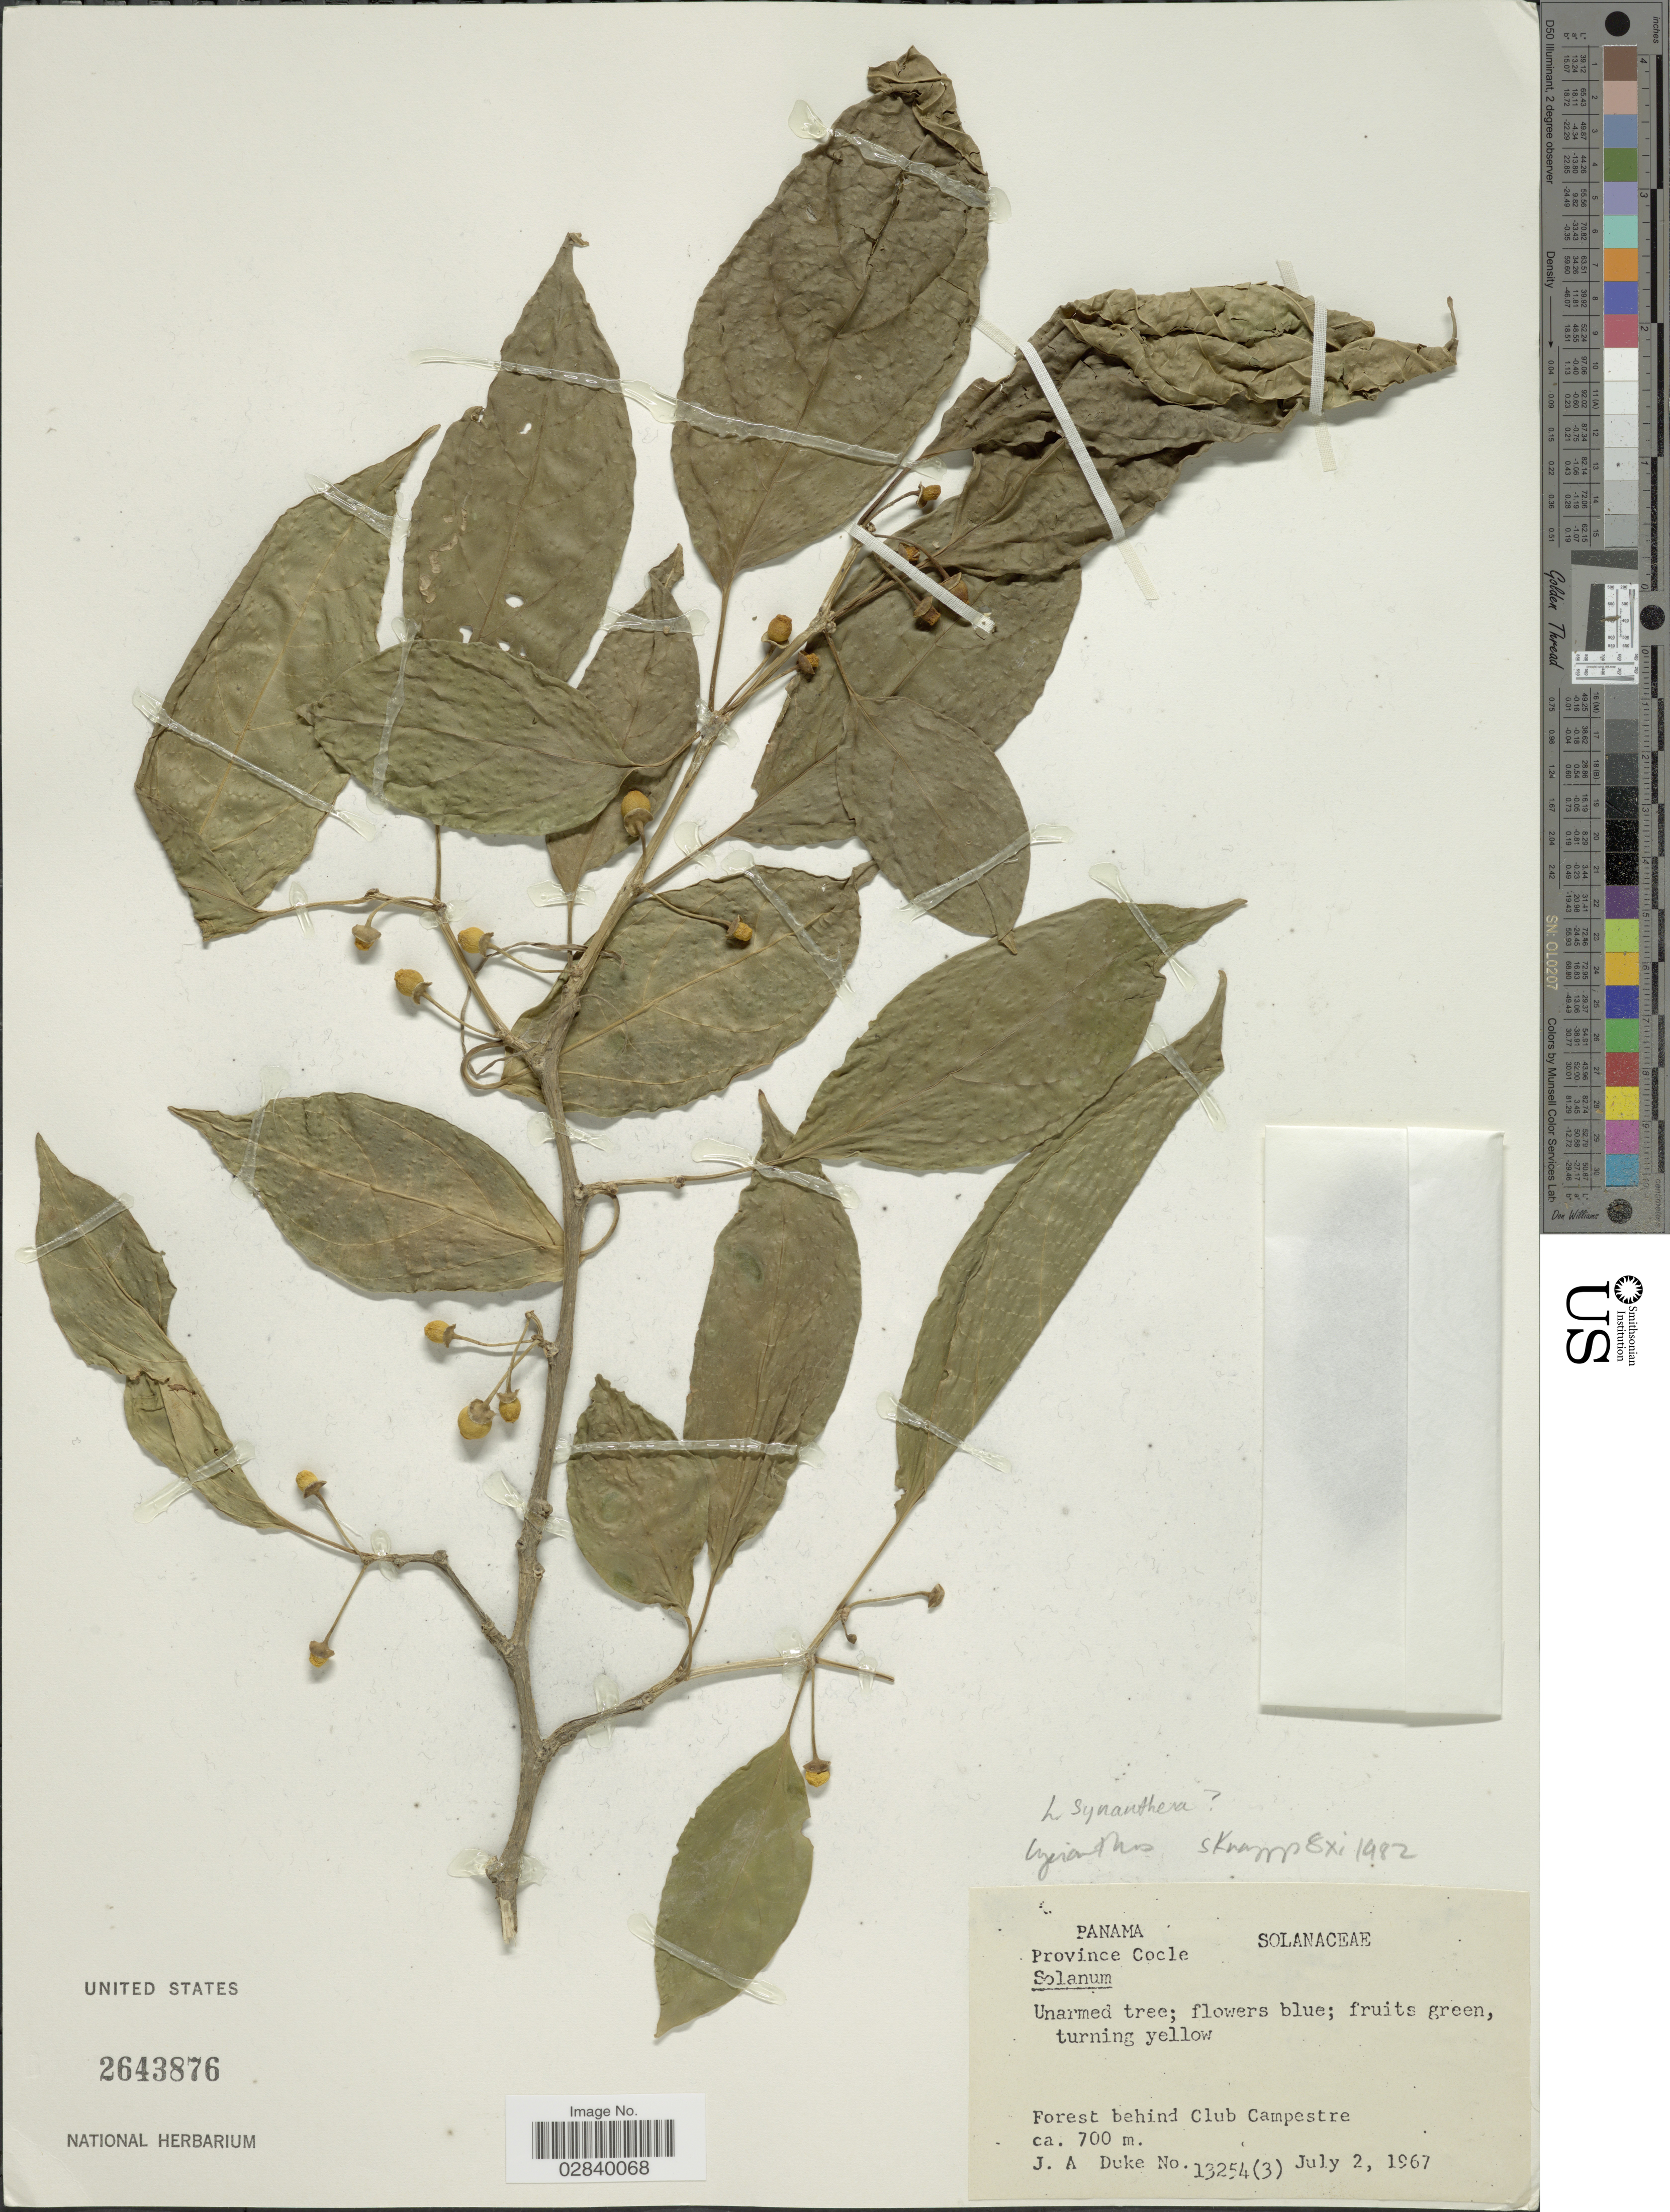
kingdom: Plantae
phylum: Tracheophyta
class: Magnoliopsida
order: Solanales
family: Solanaceae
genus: Lycianthes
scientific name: Lycianthes synanthera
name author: (Sendtn.) Bitter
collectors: J. A. Duke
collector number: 13254(3)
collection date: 1967-07-02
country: Panama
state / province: Coclé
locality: Forest behind Club Campestre.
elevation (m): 700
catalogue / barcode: US 2643876